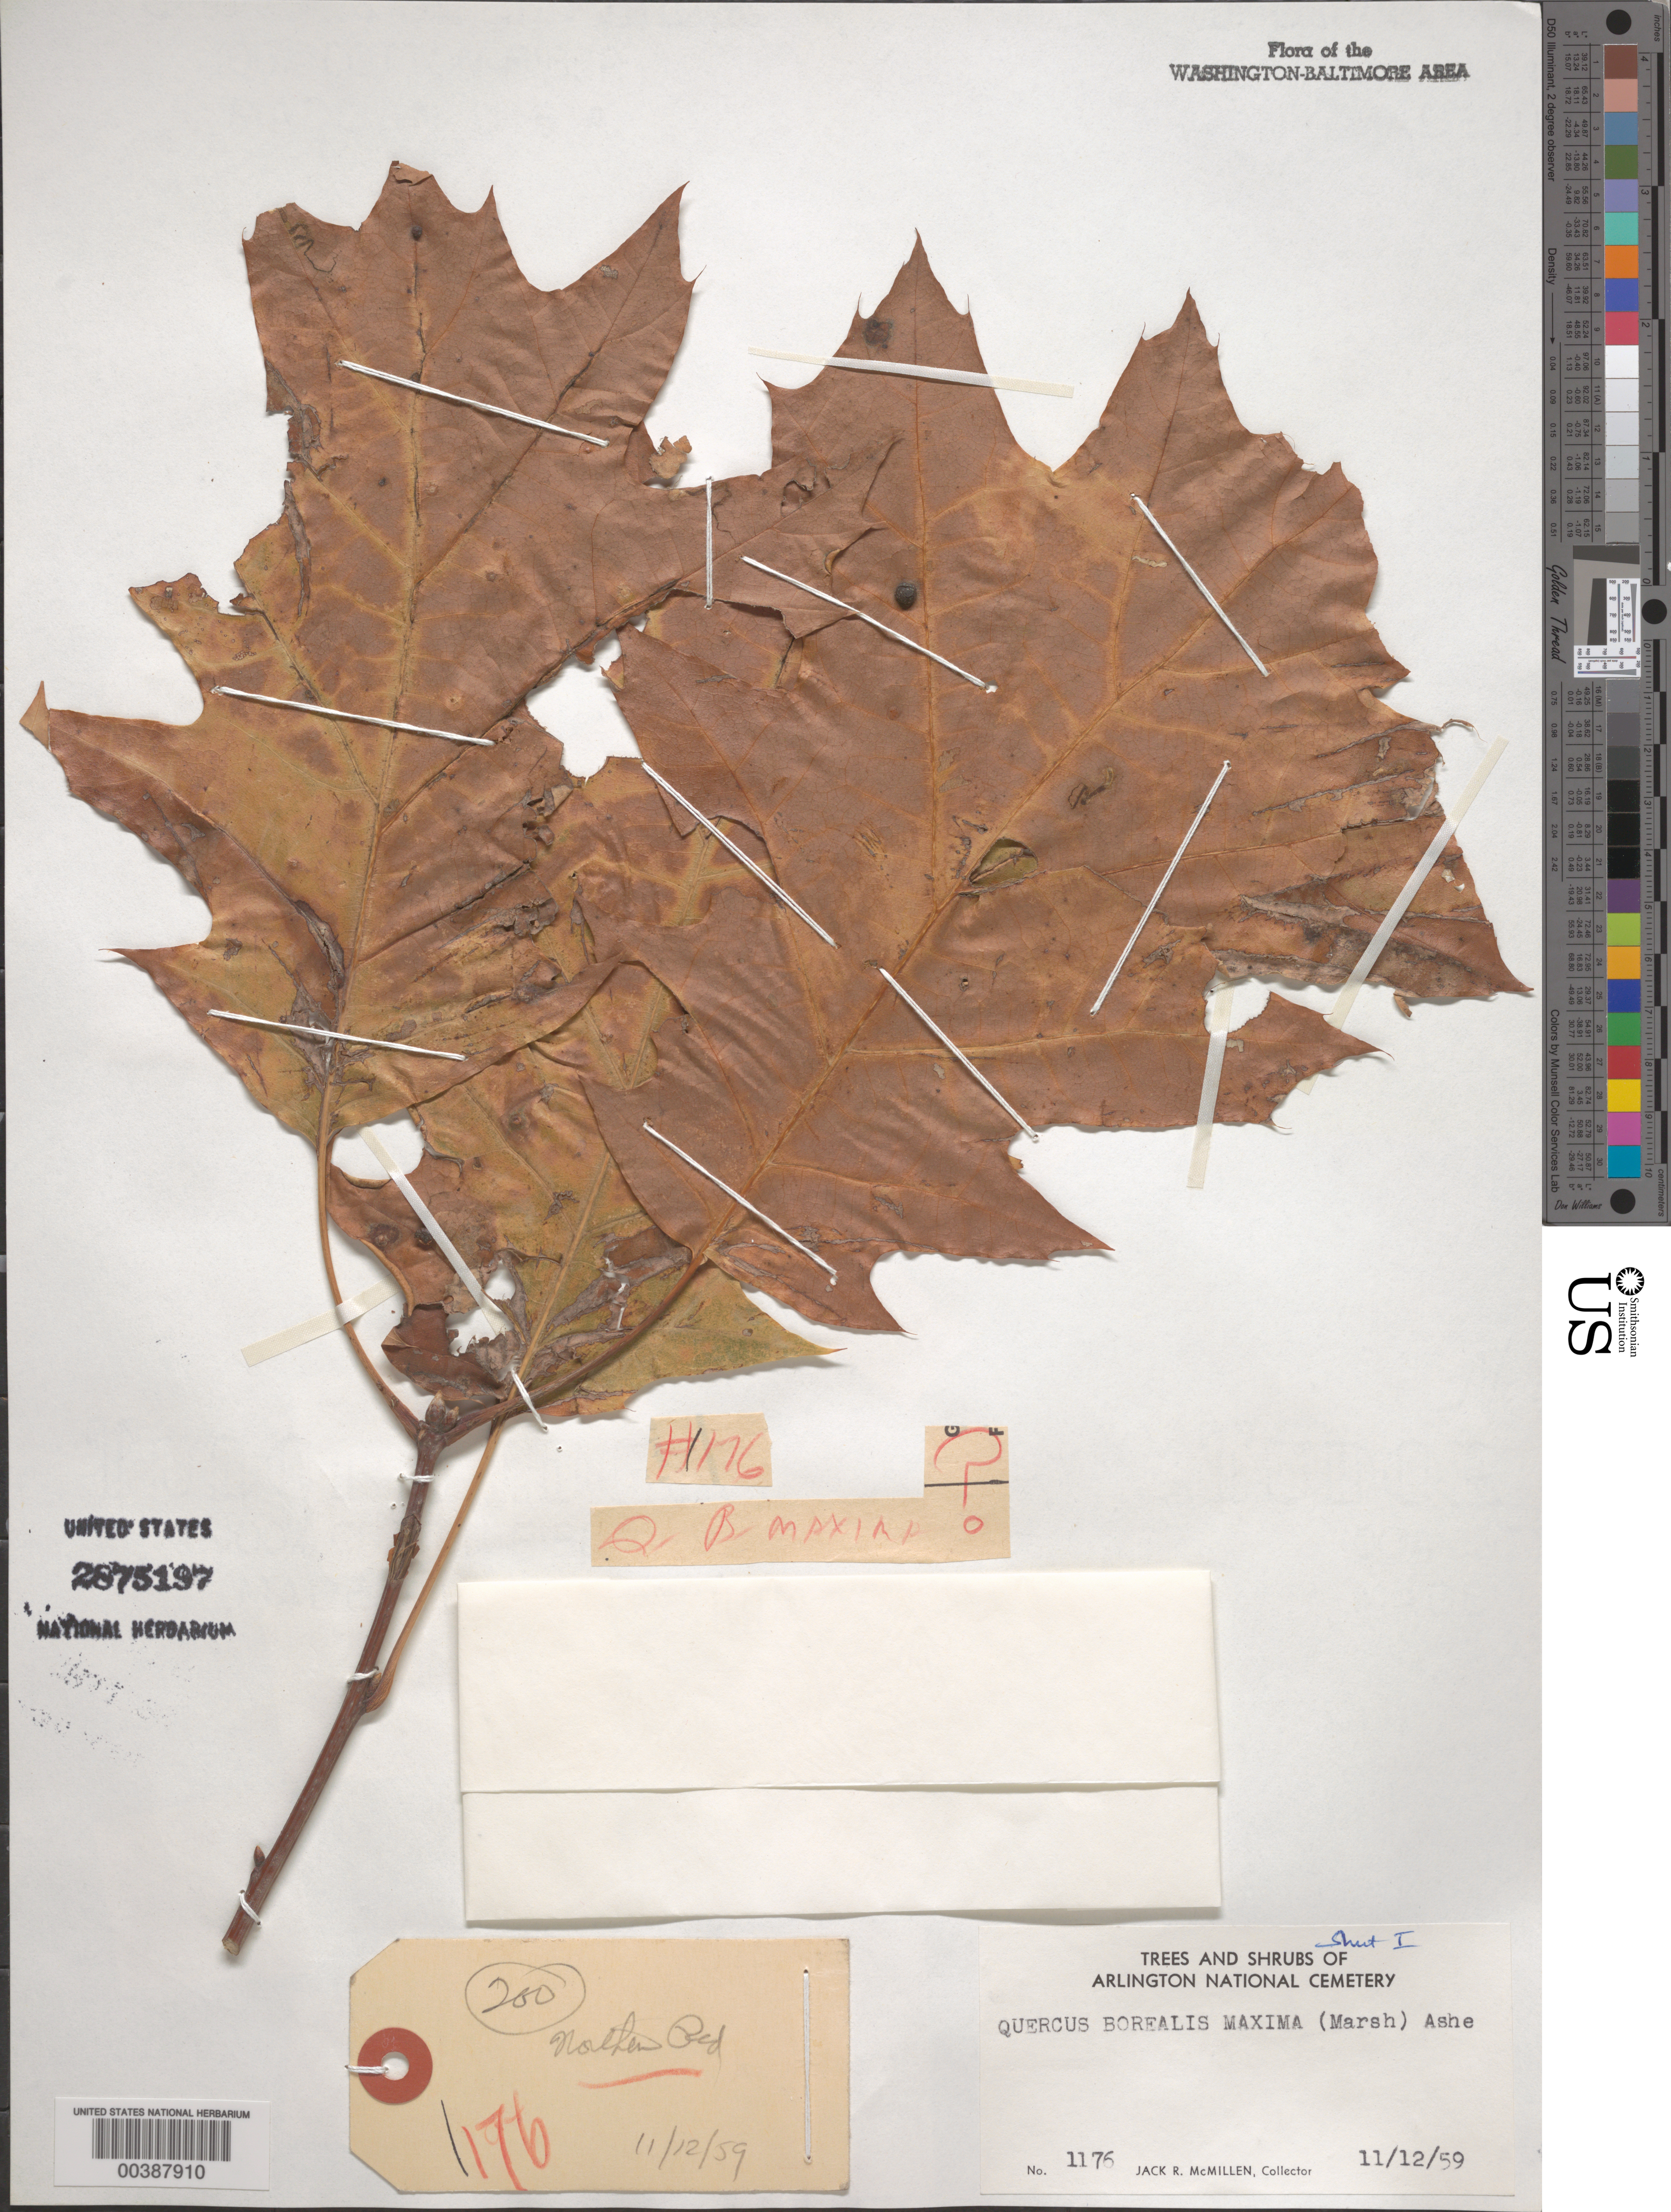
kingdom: Plantae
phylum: Tracheophyta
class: Magnoliopsida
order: Fagales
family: Fagaceae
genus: Quercus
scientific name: Quercus rubra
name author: L.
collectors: J. McMillen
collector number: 1176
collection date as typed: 12 Nov 1959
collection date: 1959-11-12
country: United States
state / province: Virginia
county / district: Arlington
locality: Arlington National Cemetery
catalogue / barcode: US 2875197